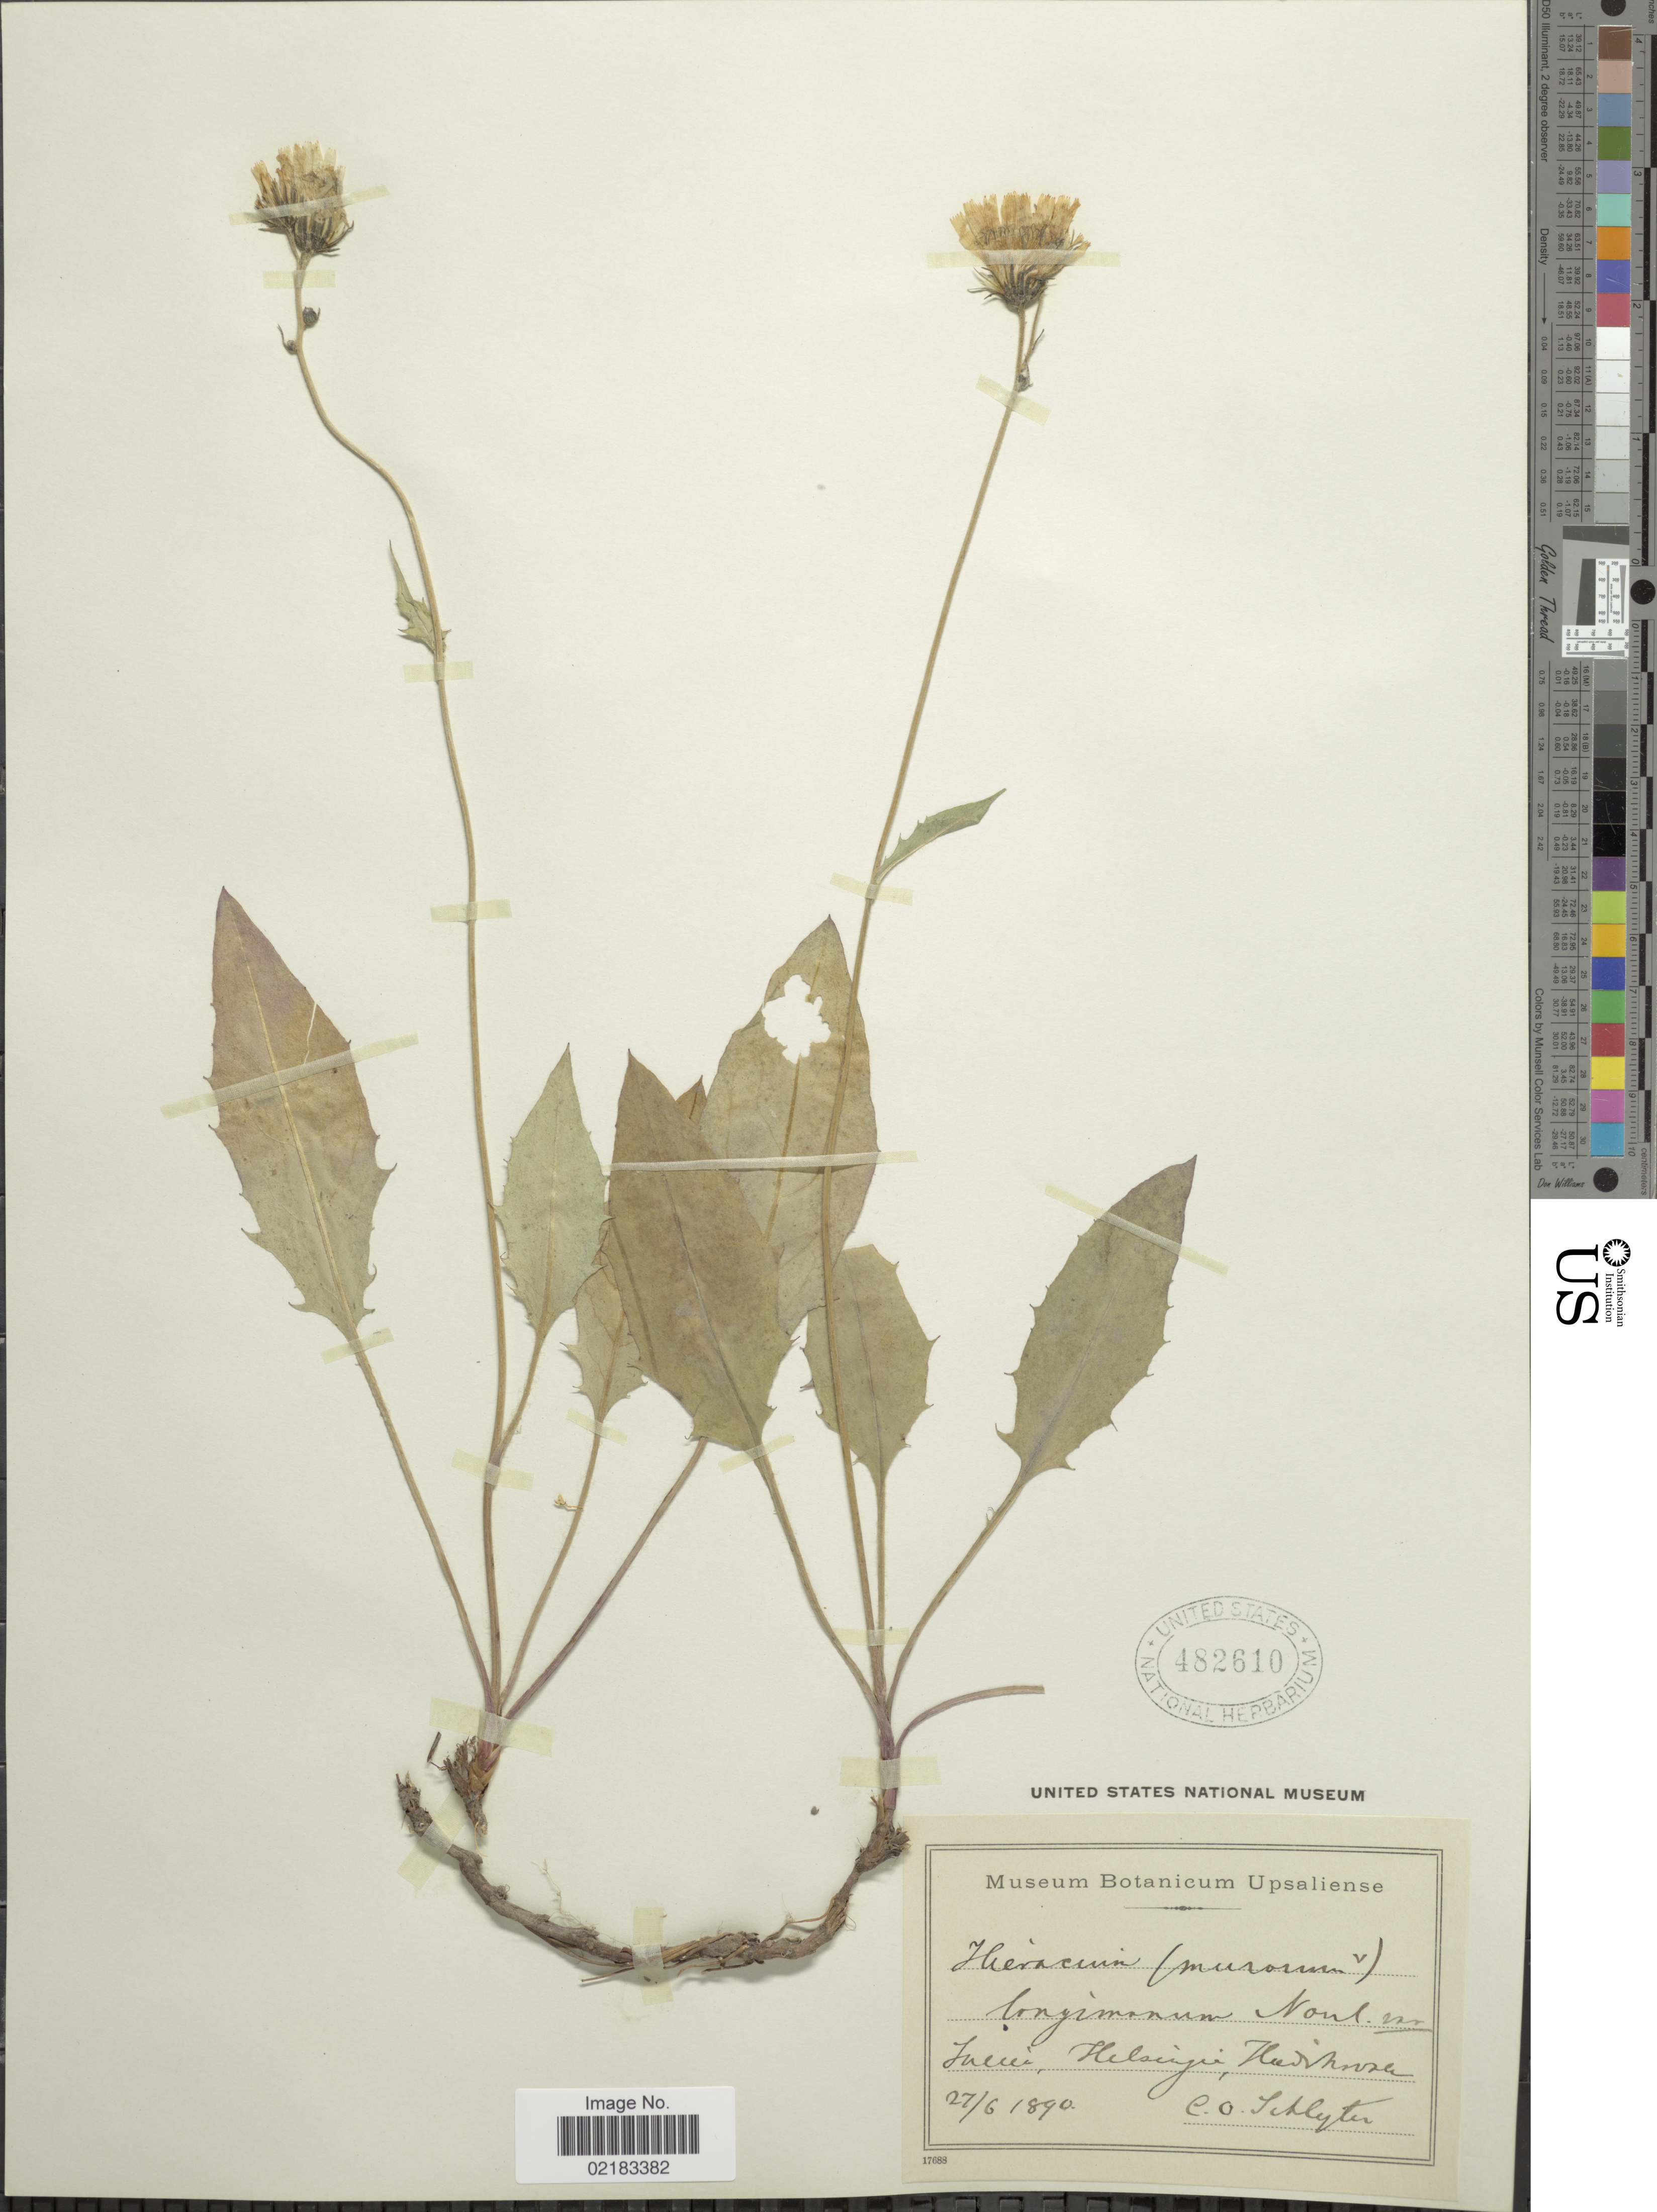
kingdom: Plantae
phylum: Tracheophyta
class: Magnoliopsida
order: Asterales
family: Asteraceae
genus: Hieracium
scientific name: Hieracium murorum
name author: L.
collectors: C. Schlyter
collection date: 1890-06-27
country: Sweden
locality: Suecia: Helsingia, Hudiksvall.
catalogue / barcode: US 482610